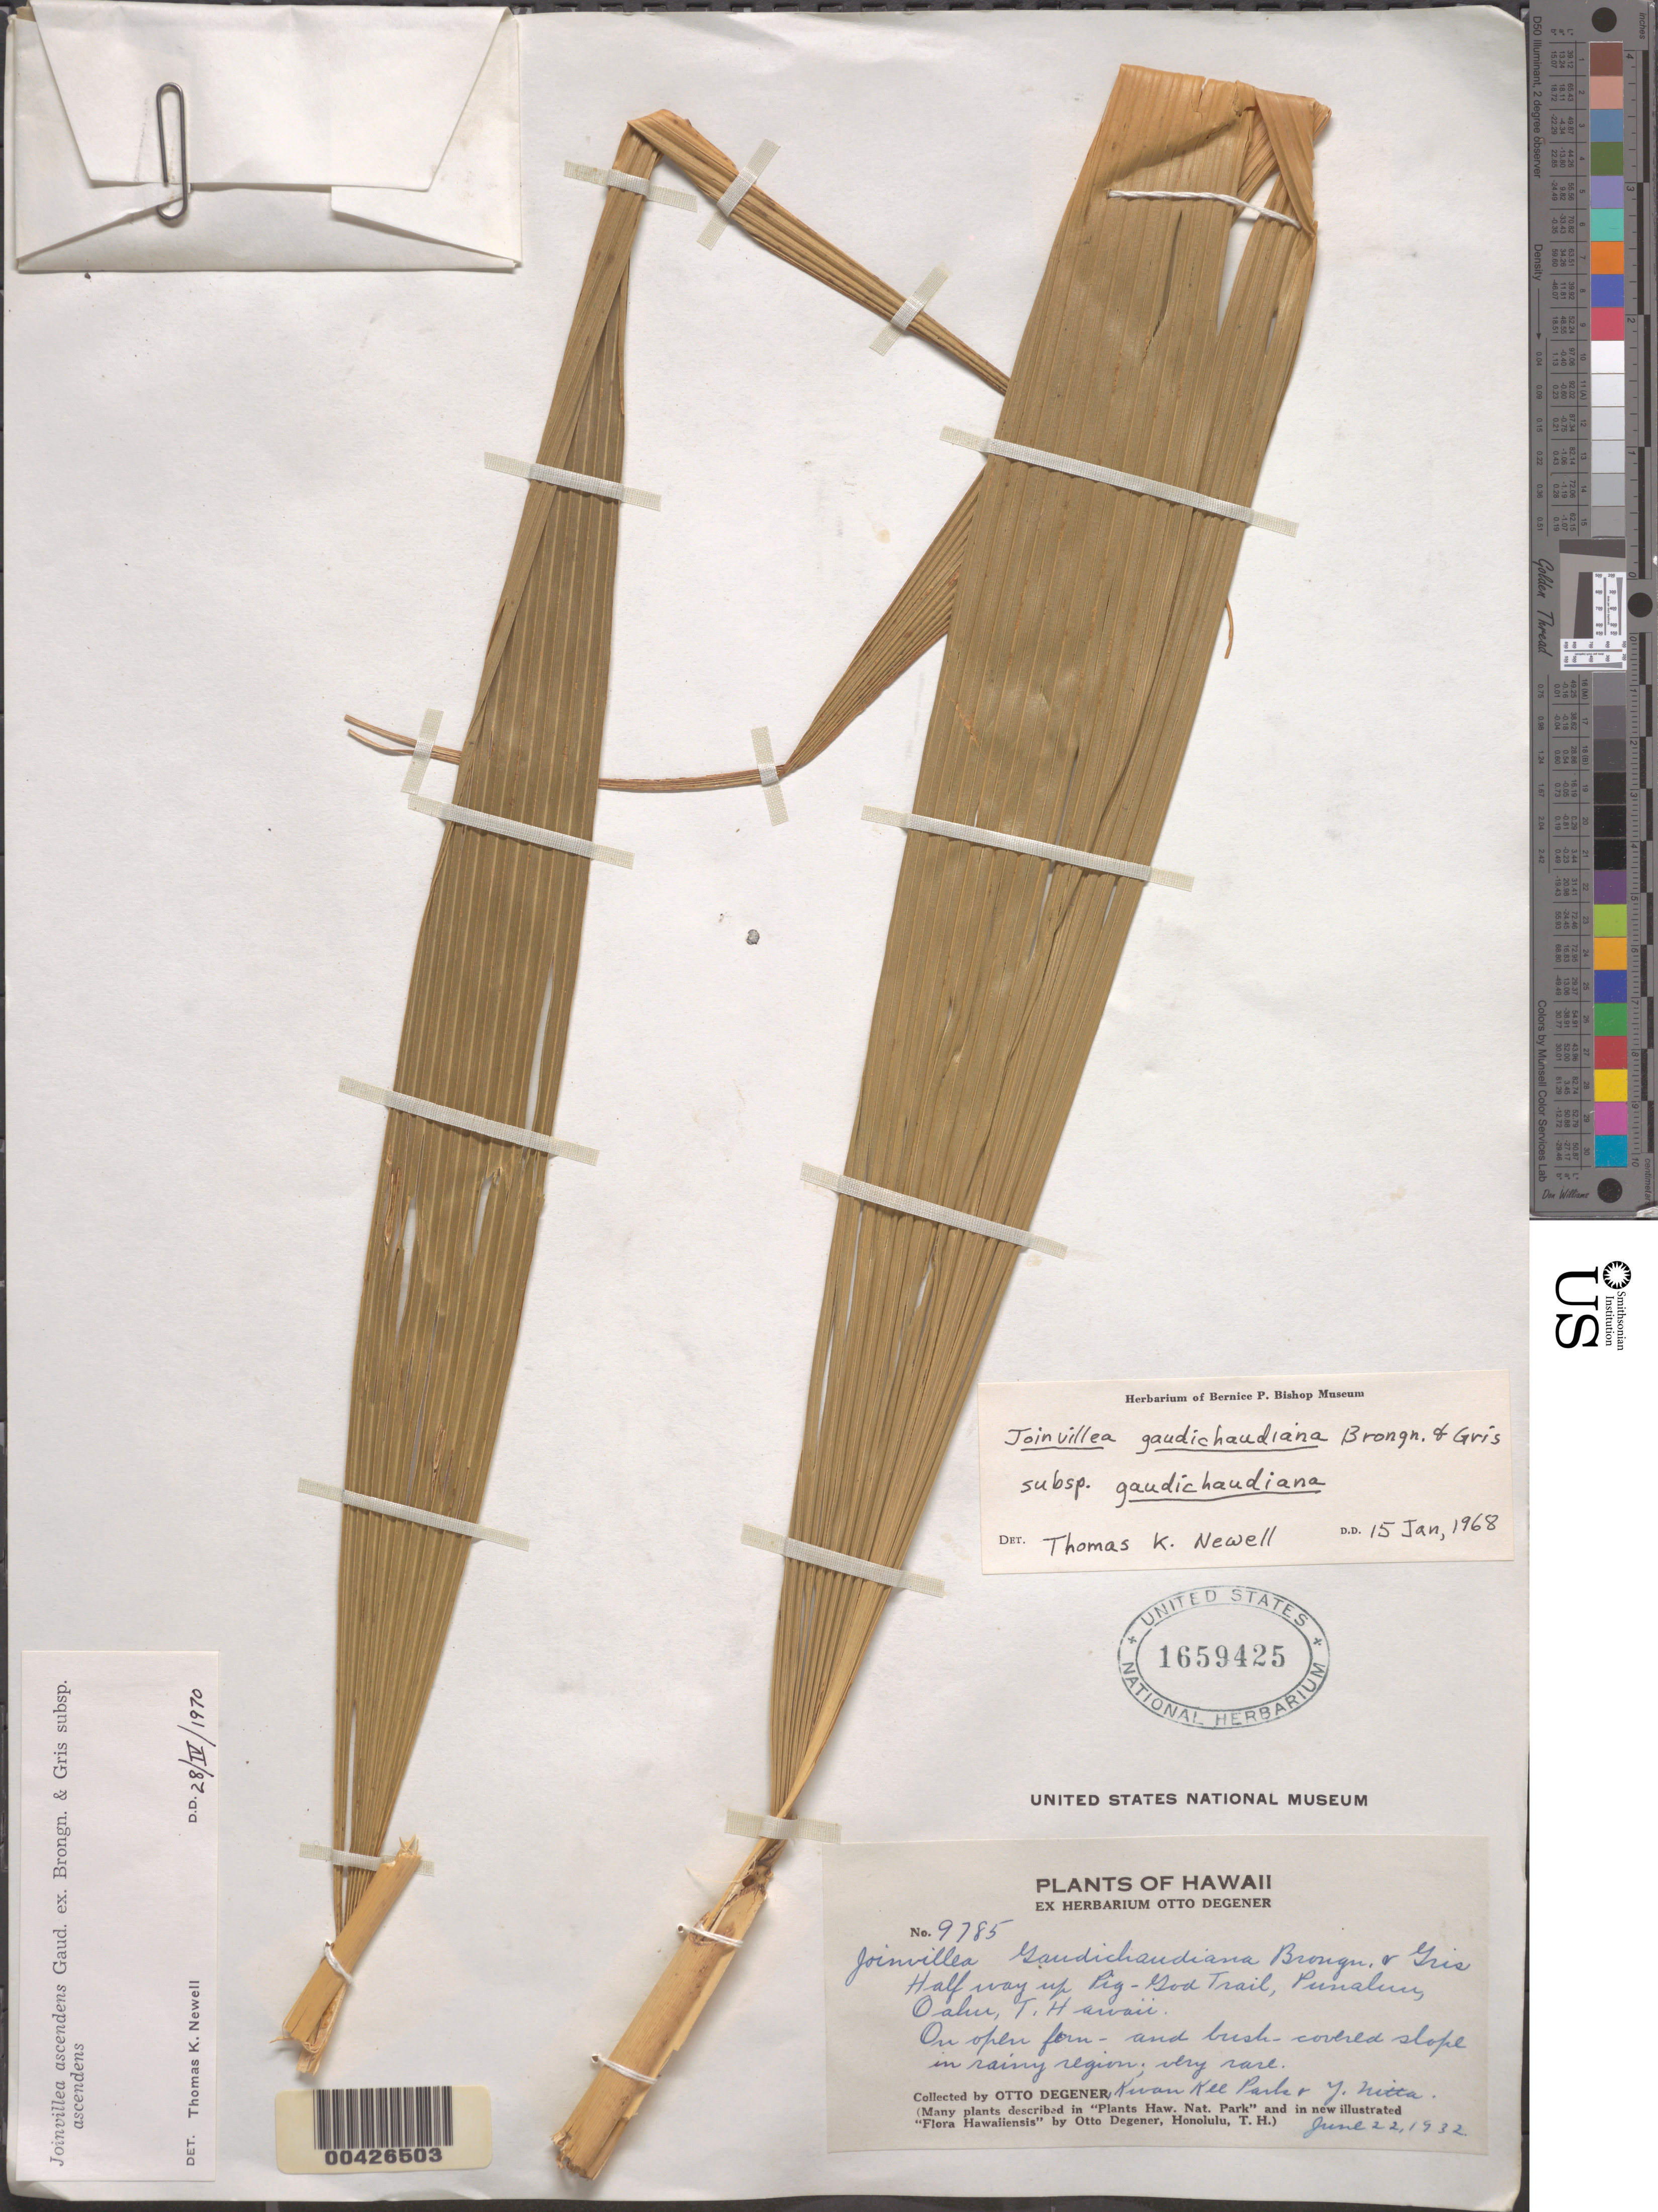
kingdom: Plantae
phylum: Tracheophyta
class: Liliopsida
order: Poales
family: Joinvilleaceae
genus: Joinvillea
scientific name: Joinvillea ascendens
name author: Gaudich. ex Brongn. & Gris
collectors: O. Degener, K. Park & Y. Nitta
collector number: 9785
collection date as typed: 22 Jun 1932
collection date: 1932-06-22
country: United States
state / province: Hawaii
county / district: Honolulu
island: Oahu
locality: Halfawy up Pig-God Trail, Punaluu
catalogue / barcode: US 1659425